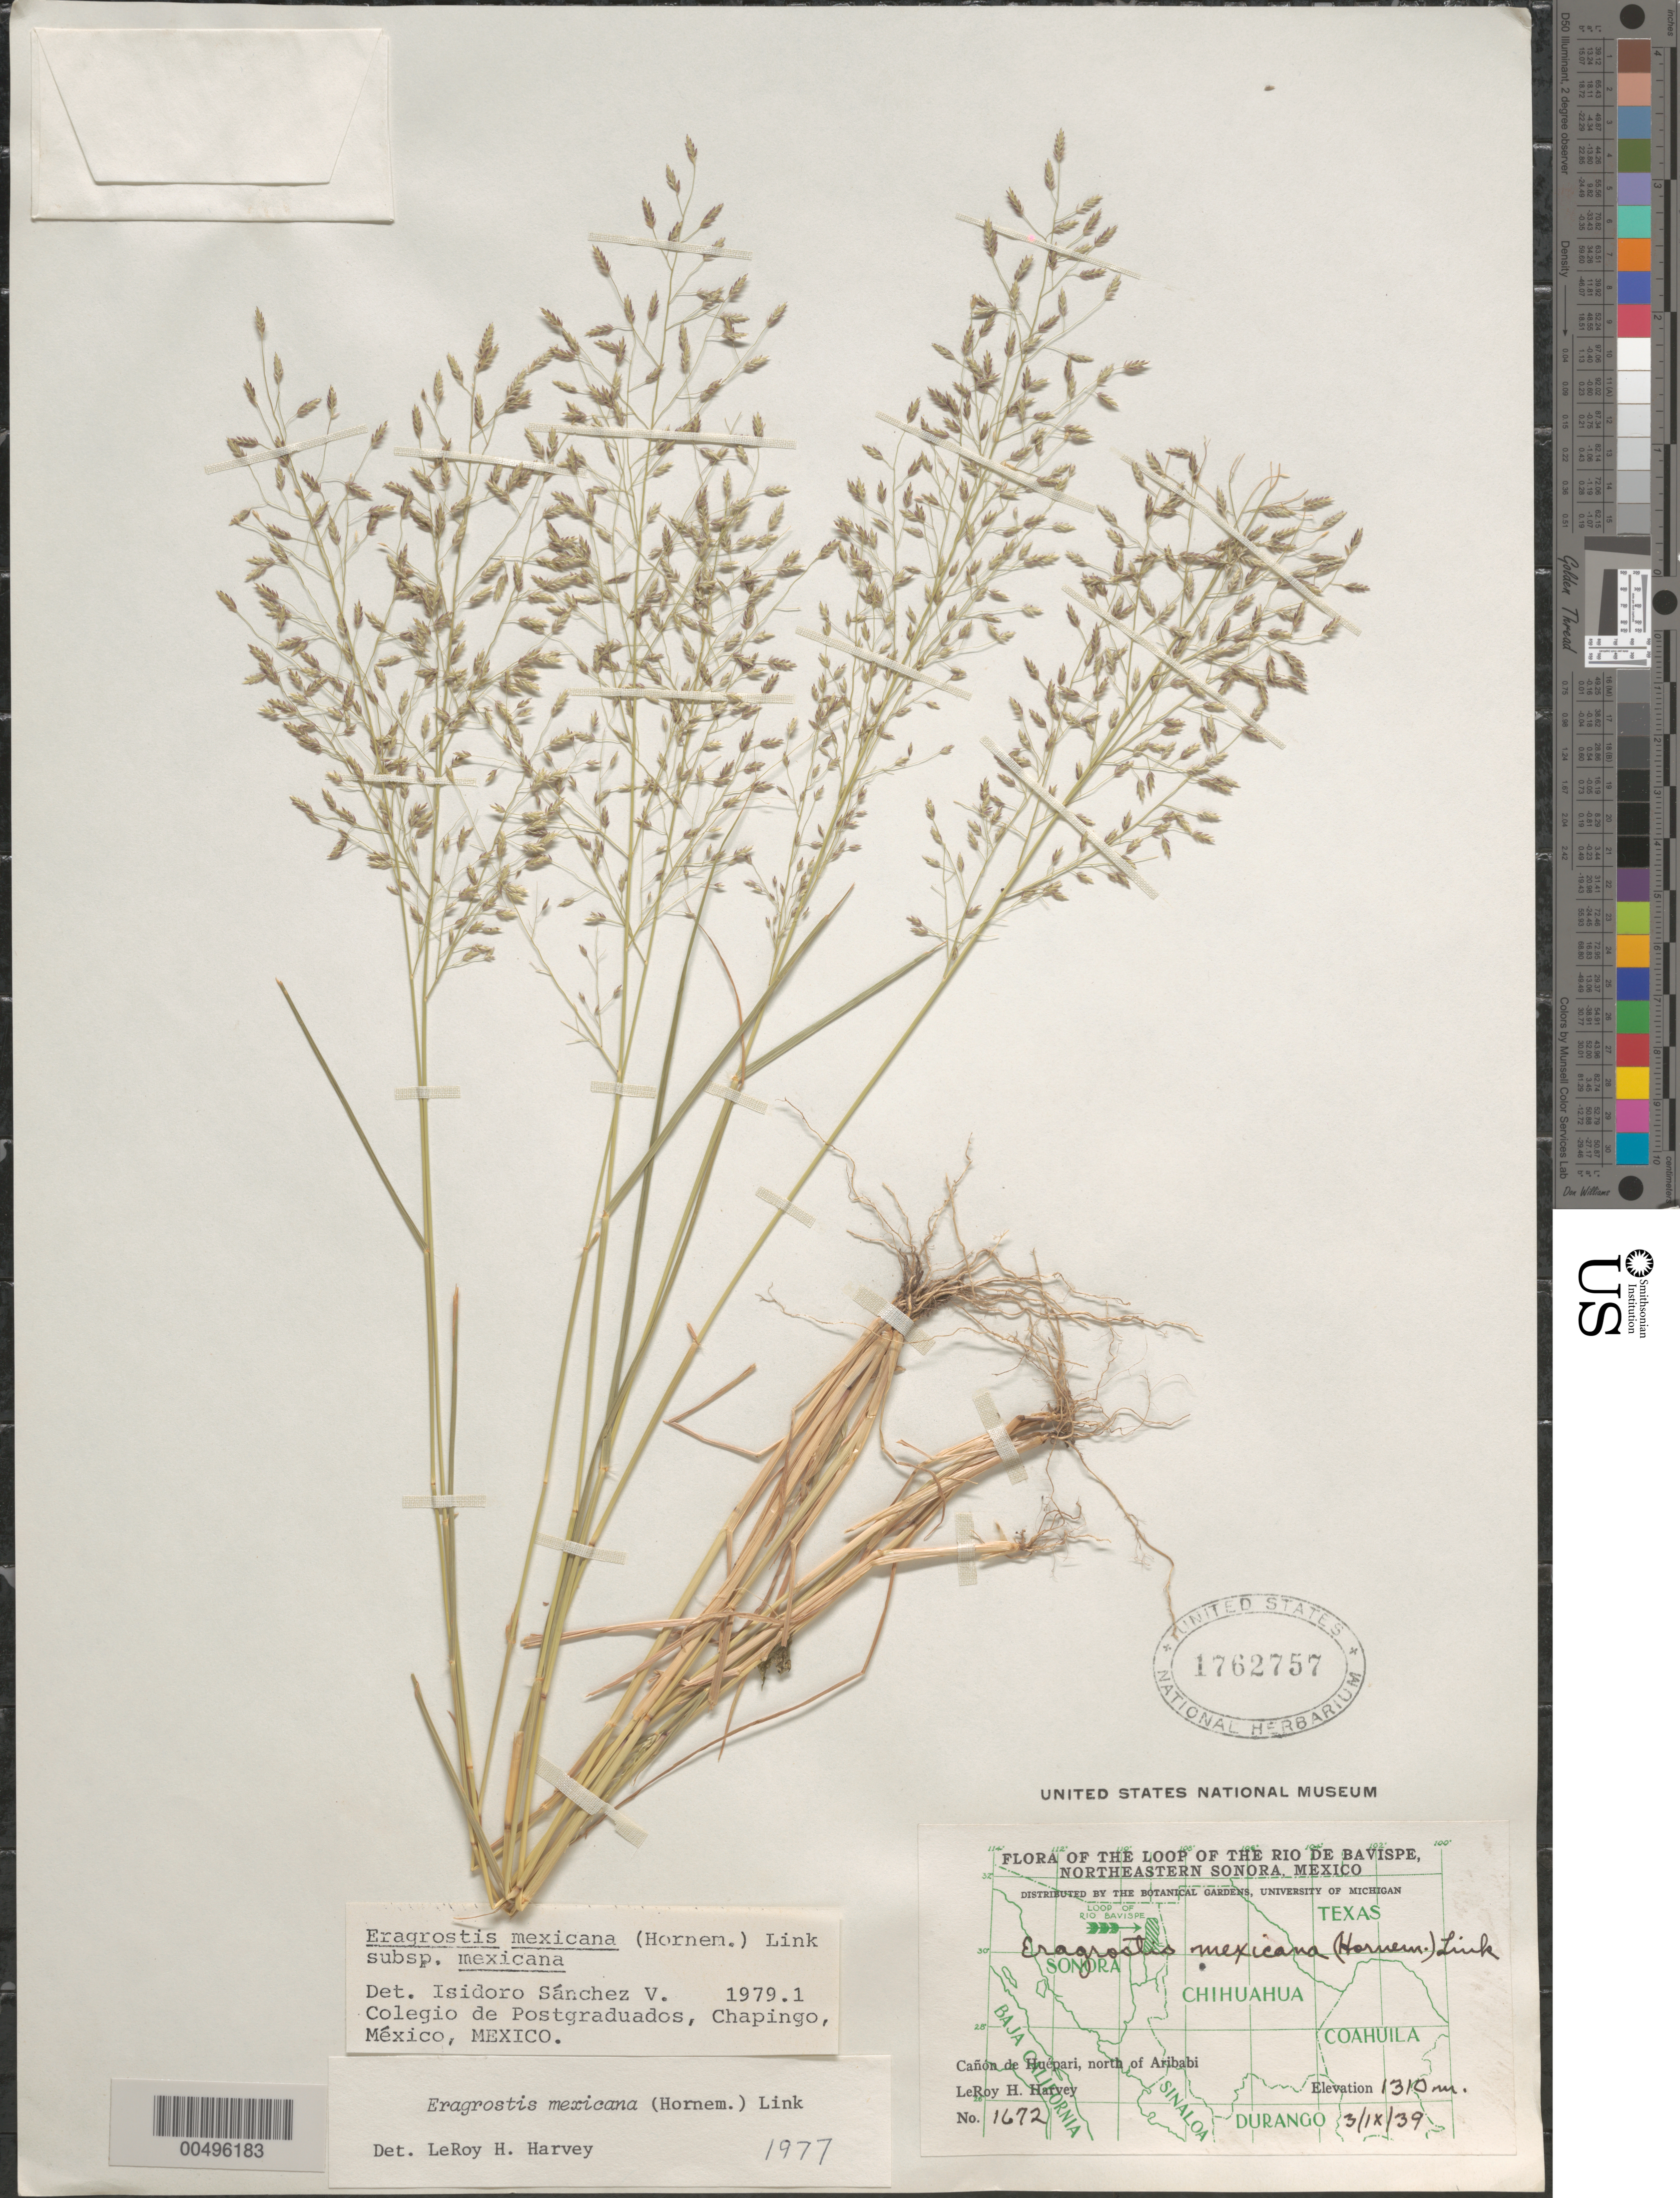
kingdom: Plantae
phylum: Tracheophyta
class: Liliopsida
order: Poales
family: Poaceae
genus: Eragrostis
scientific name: Eragrostis mexicana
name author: (Hornem.) Link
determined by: Sánchez Vega, I. M.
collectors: L. H. Harvey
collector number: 1672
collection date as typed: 3 Sep 1939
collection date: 1939-09-03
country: Mexico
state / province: Sonora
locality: Loop of the Rio de Bavispe, NE Sonora, Cañón de Huépari, N of Aribabi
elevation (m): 1310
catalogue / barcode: US 1762757